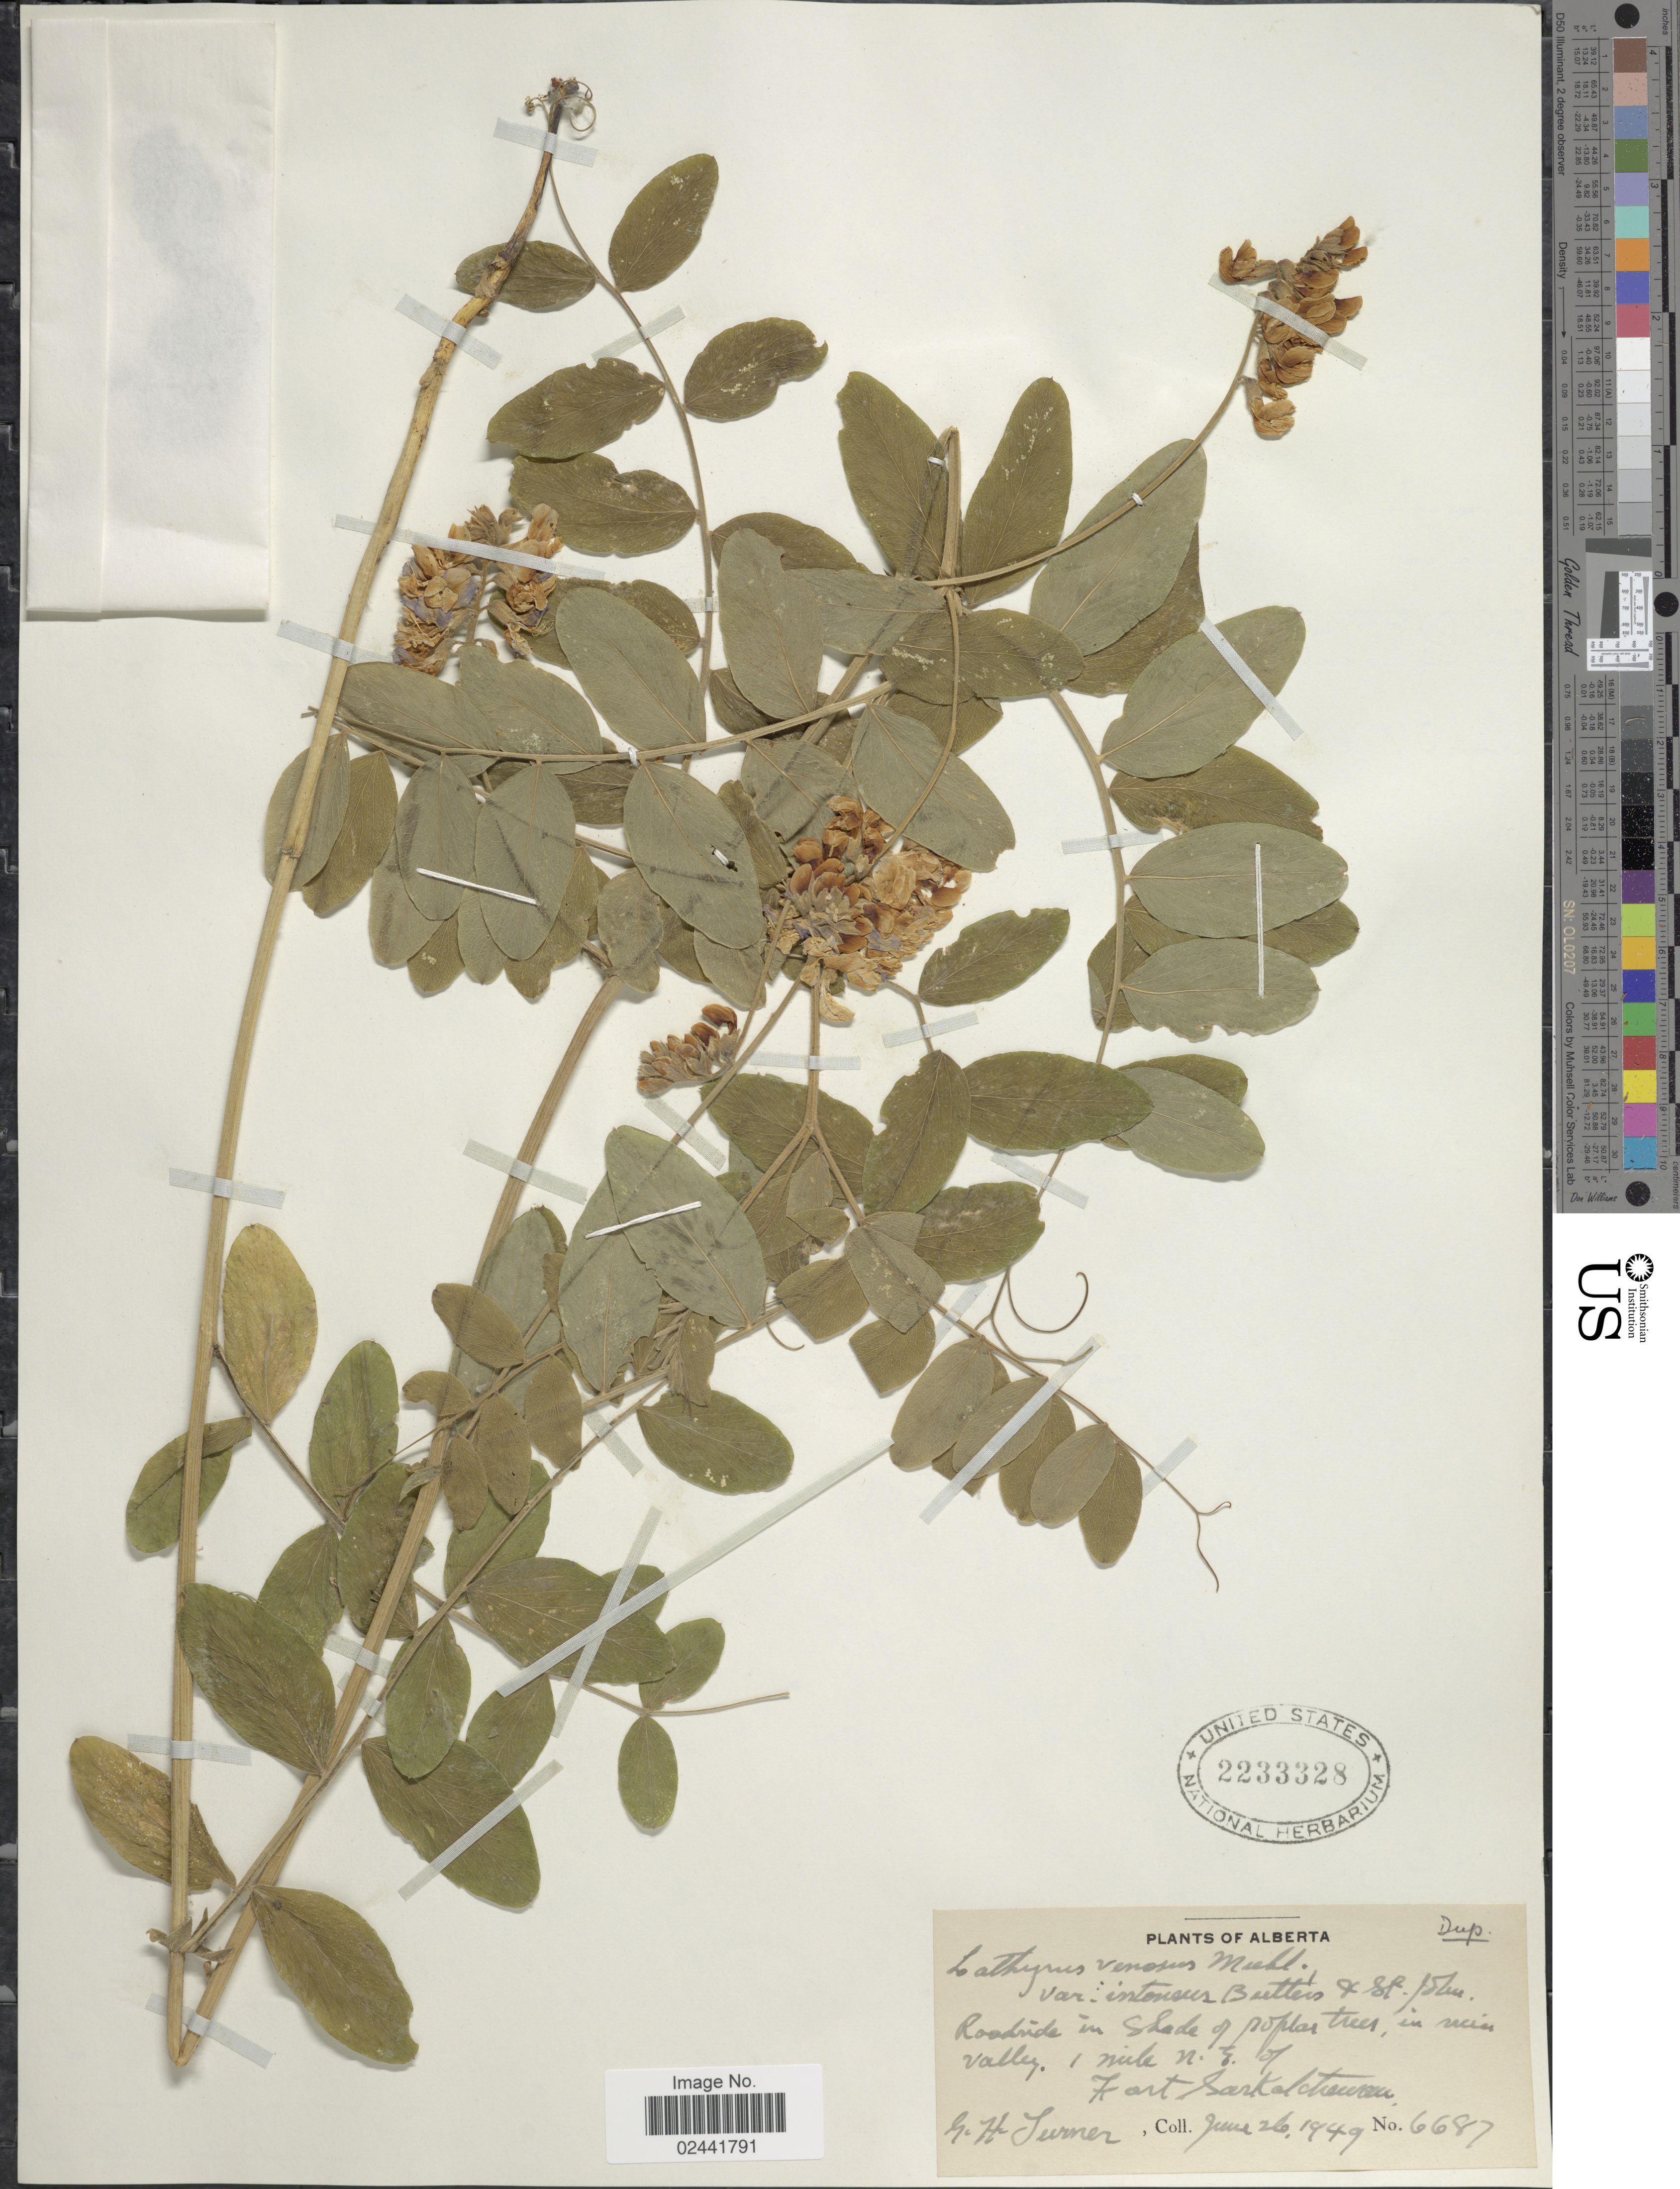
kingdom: Plantae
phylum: Tracheophyta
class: Magnoliopsida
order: Fabales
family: Fabaceae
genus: Lathyrus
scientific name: Lathyrus venosus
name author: Muhl. ex Willd.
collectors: G. H. Turner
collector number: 6687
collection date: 1949-06-26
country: Canada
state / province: Alberta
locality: Roadside in shade of poplar trees, in valley. 1 mile N.E. of Fort Saskatchewan.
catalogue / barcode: US 2233328